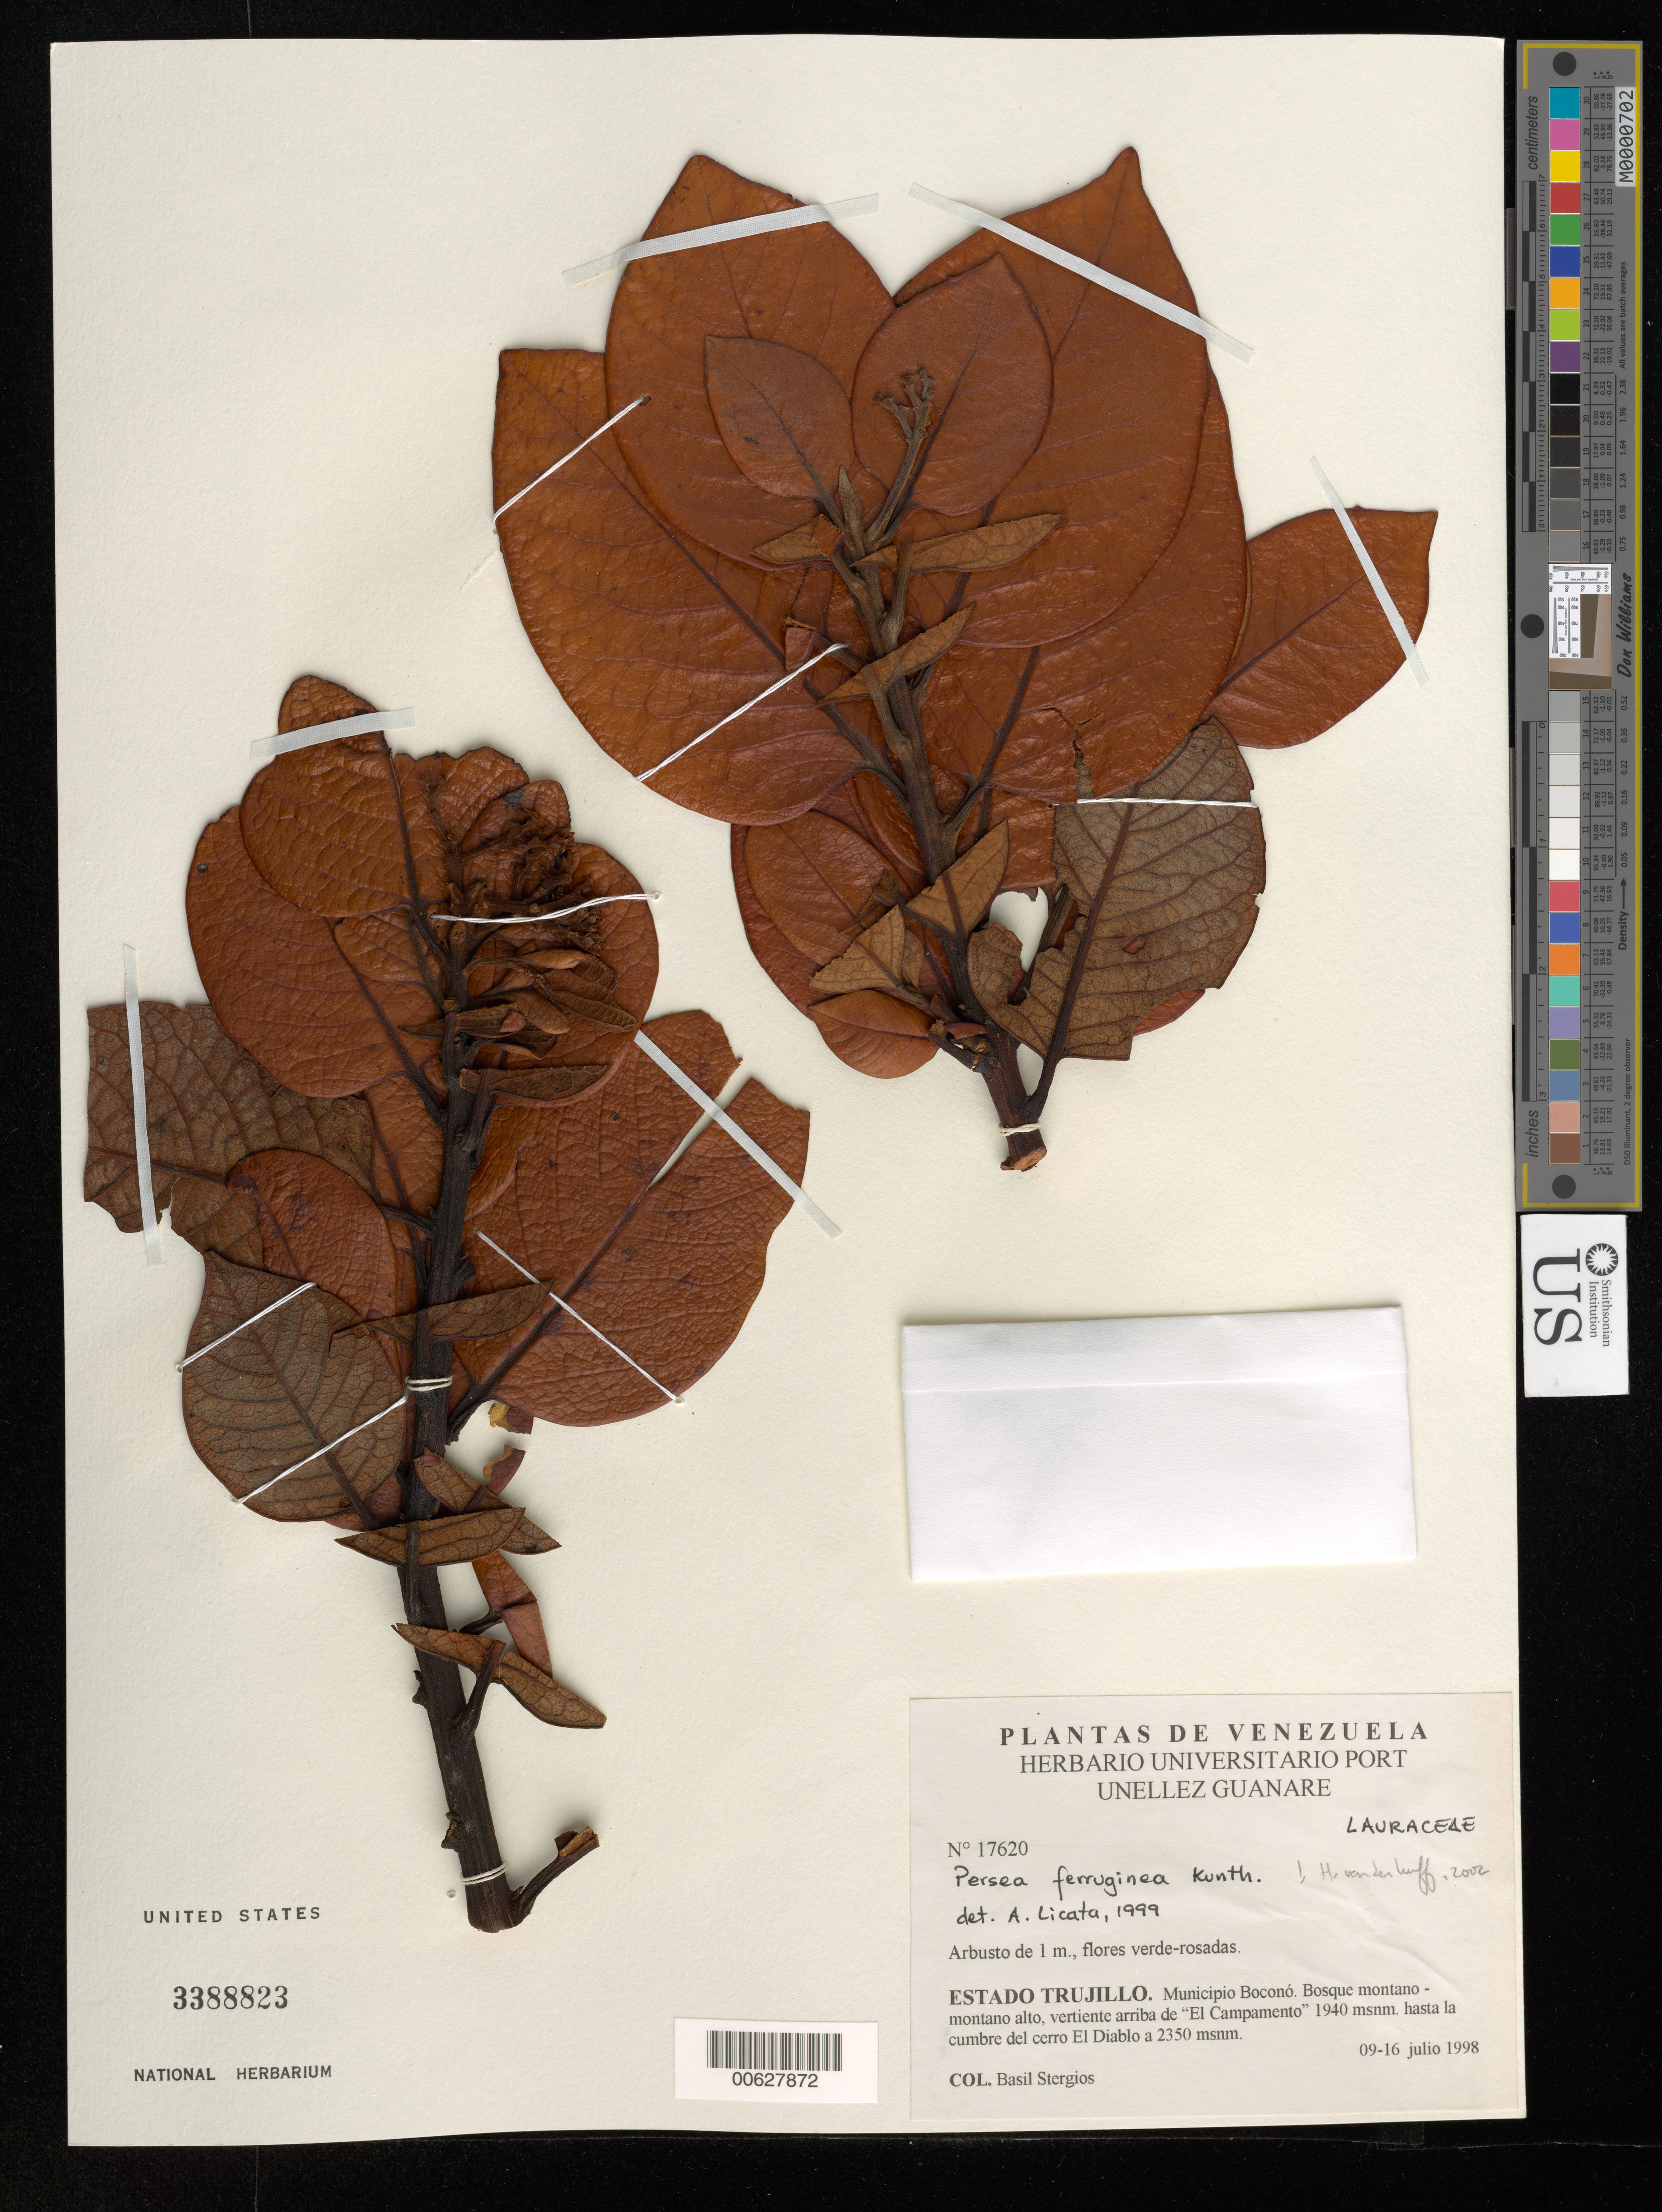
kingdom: Plantae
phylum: Tracheophyta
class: Magnoliopsida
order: Laurales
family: Lauraceae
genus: Persea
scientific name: Persea ferruginea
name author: Kunth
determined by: Licata, A.; van der Werff, H.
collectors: B. G. Stergios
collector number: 17620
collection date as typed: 09 Jul 1998 to 16 Jul 1998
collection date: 1998-07-09/1998-07-16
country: Venezuela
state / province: Trujillo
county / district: Boconó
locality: Vertiente arriba de El Campamento 1940 m hasta la cumbre del cerro El Diablo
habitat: Bosque montano - montano alto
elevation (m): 1940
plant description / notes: MO, PORT, US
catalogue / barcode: US 3388823